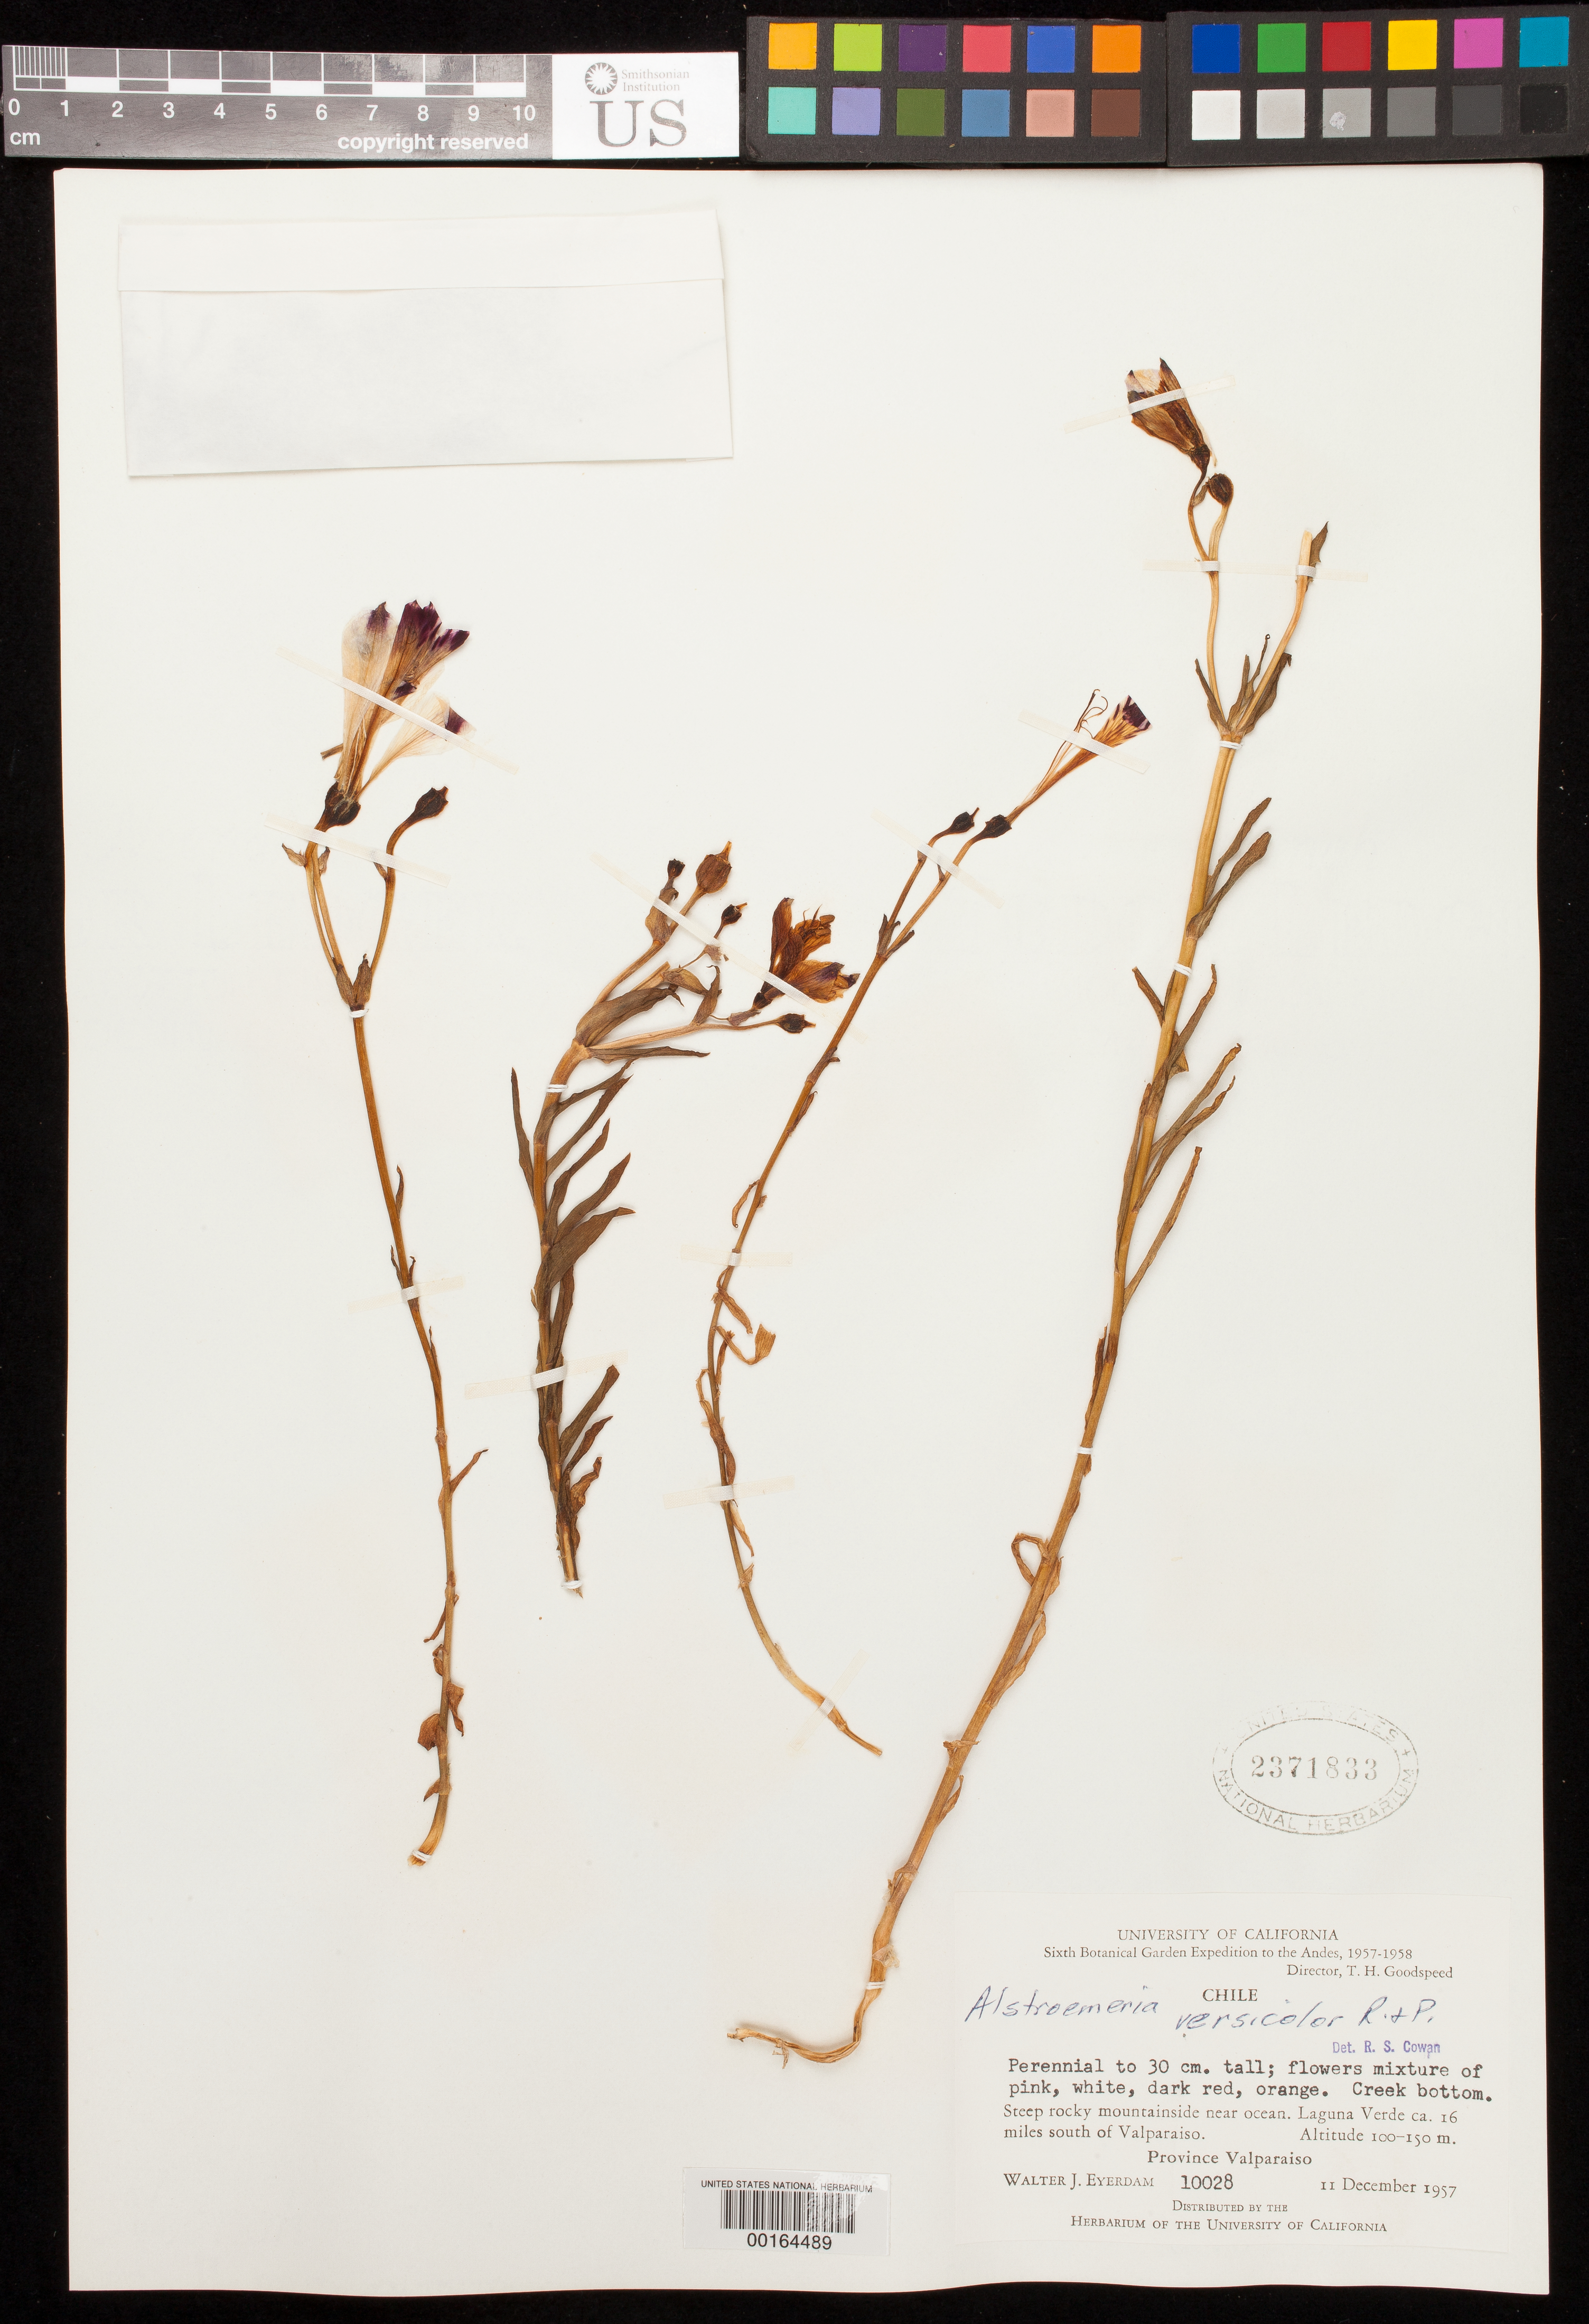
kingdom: Plantae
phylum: Tracheophyta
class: Liliopsida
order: Liliales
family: Alstroemeriaceae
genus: Alstroemeria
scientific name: Alstroemeria versicolor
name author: Ruiz & Pav.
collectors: W. J. Eyerdam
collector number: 10028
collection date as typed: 11 Dec 1957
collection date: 1957-12-11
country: Chile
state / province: Valparaíso (V)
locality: Laguna verde ca 16 mi s of valparaiso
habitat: Creek bottom; steep rocky mountainside near ocean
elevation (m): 100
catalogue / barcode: US 2371833